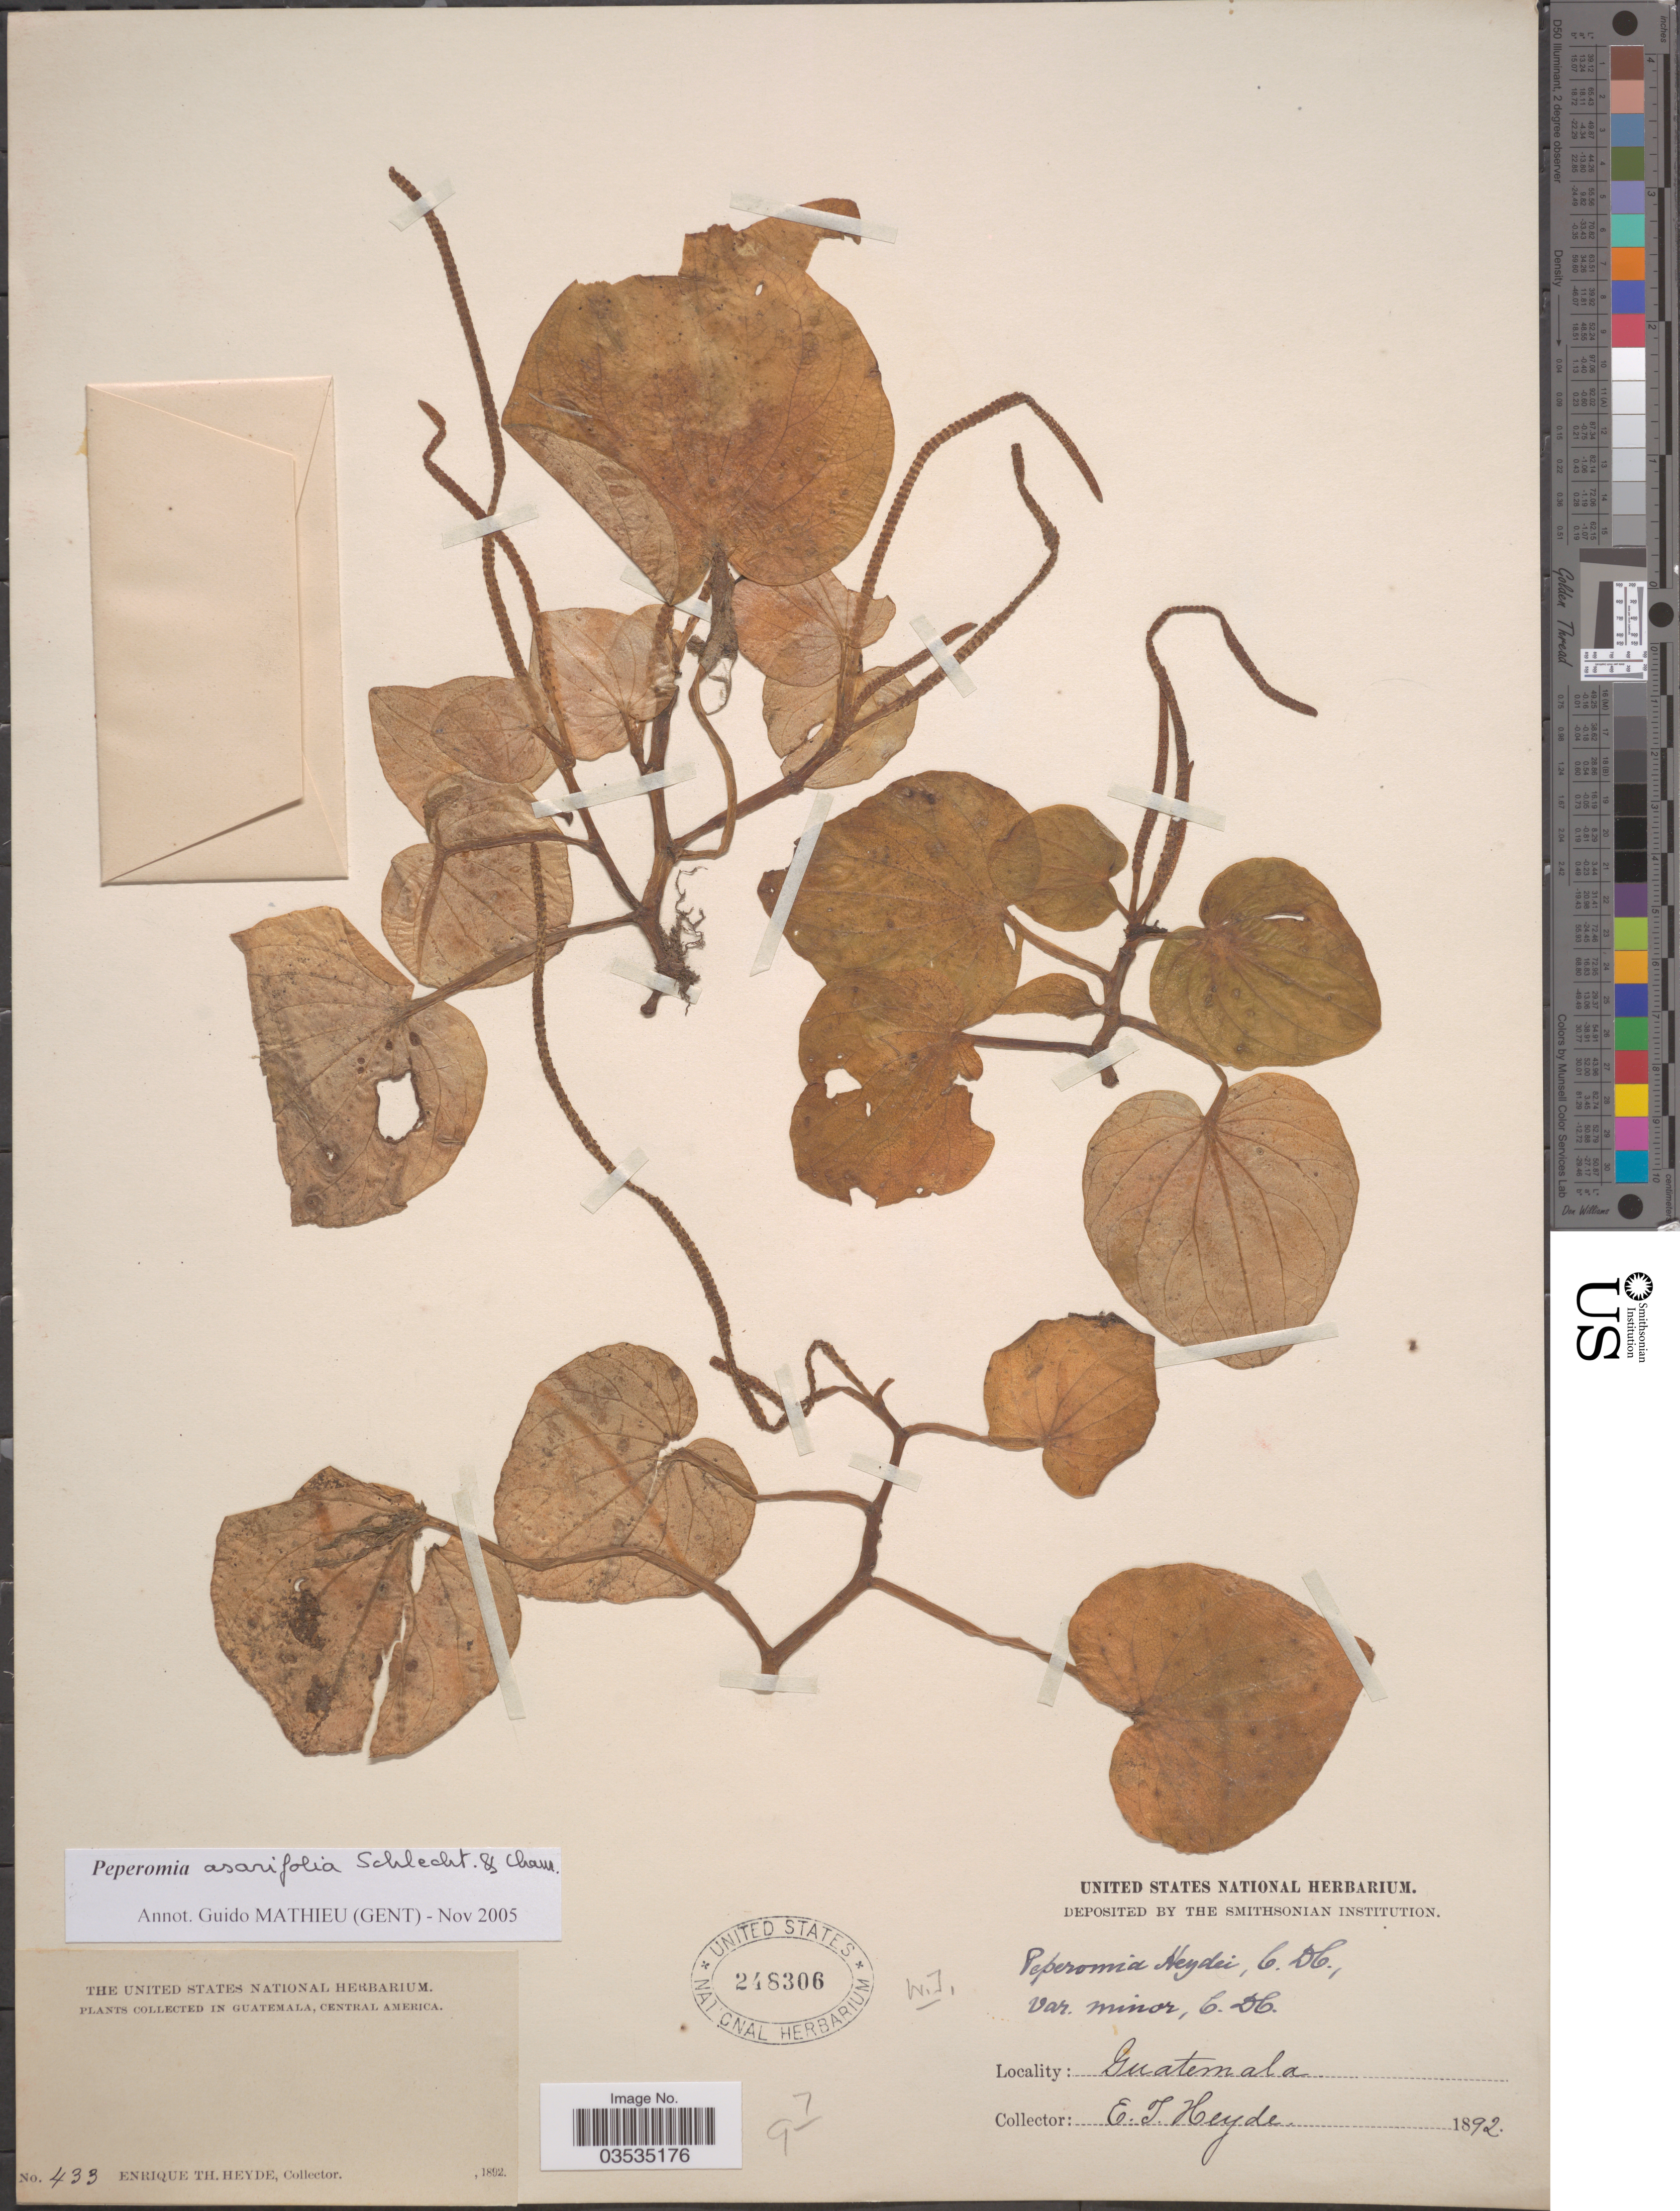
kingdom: Plantae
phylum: Tracheophyta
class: Magnoliopsida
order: Piperales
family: Piperaceae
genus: Peperomia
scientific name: Peperomia asarifolia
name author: Schltdl. & Cham.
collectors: E. T. Heyde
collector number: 433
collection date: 1892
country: Guatemala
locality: Central America.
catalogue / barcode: US 248306